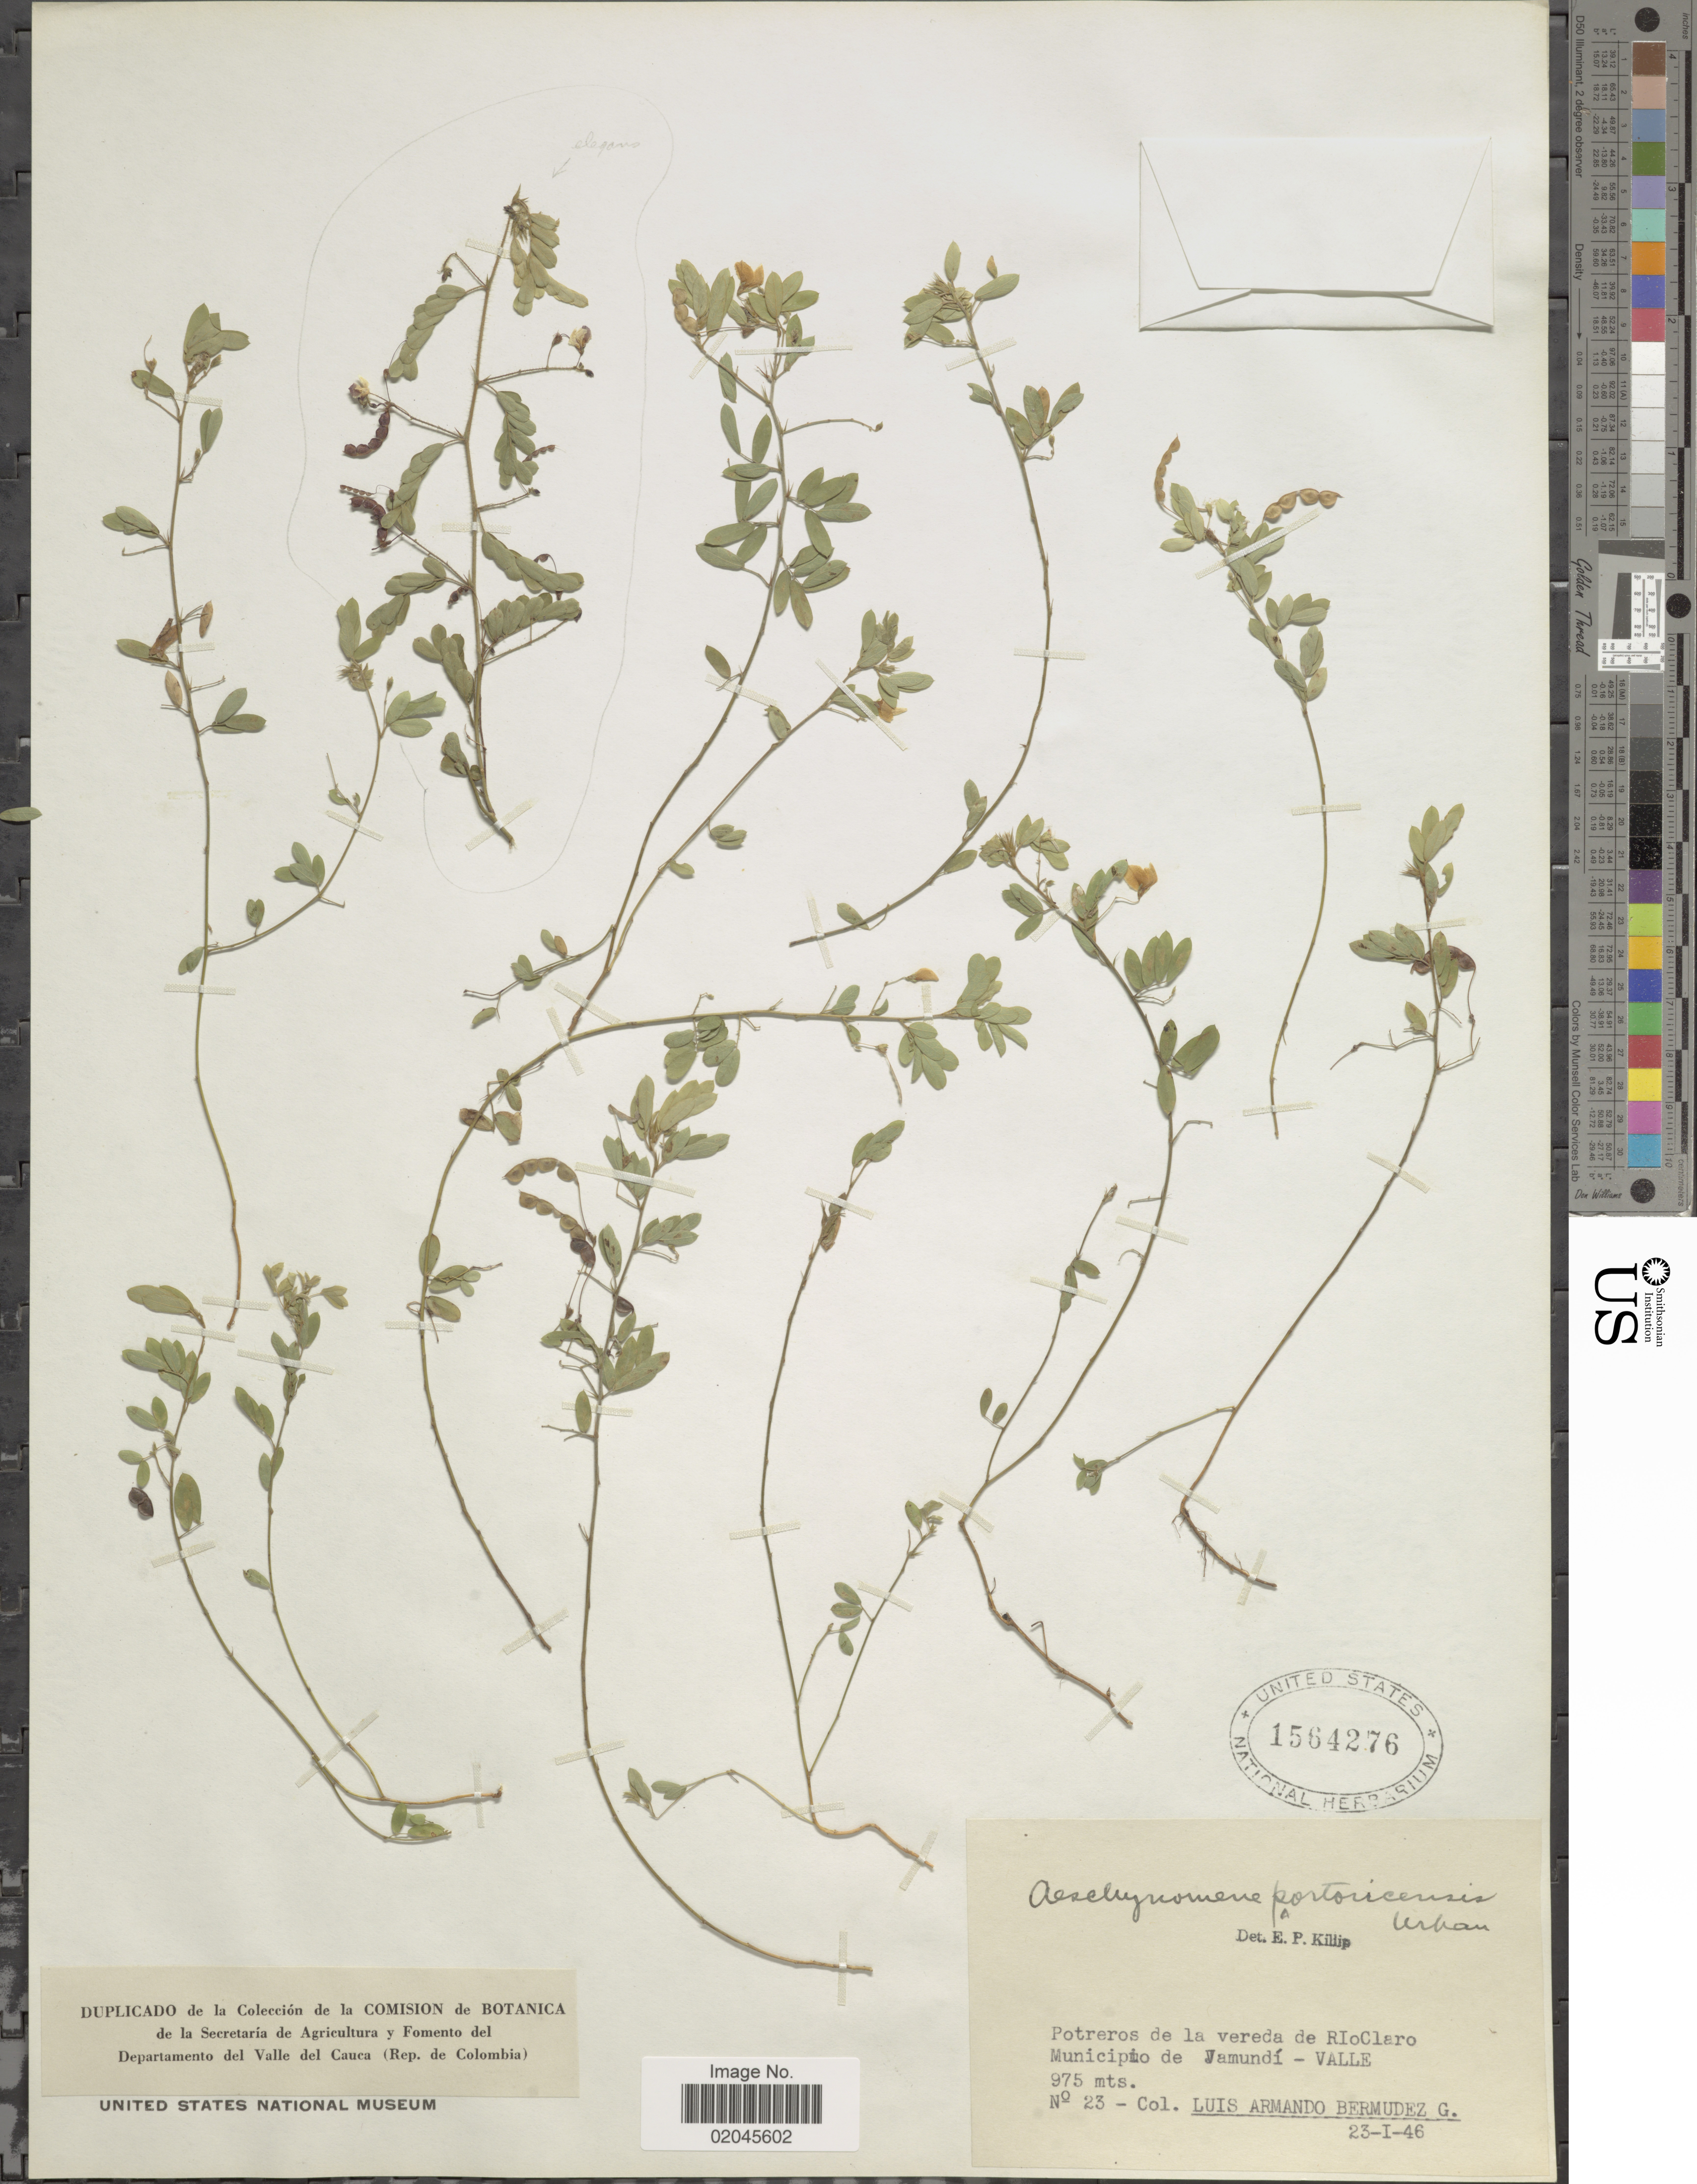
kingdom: Plantae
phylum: Tracheophyta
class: Magnoliopsida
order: Fabales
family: Fabaceae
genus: Aeschynomene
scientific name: Aeschynomene falcata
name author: (Poir.) DC.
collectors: L. Bermudez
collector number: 23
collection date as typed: Transcribed d/m/y: 23/1/46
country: Colombia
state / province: Valle del Cauca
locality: Potreros de la vereda de RioClaro, Municipio de Vamundi-Valle.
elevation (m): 975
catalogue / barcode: US 1564276